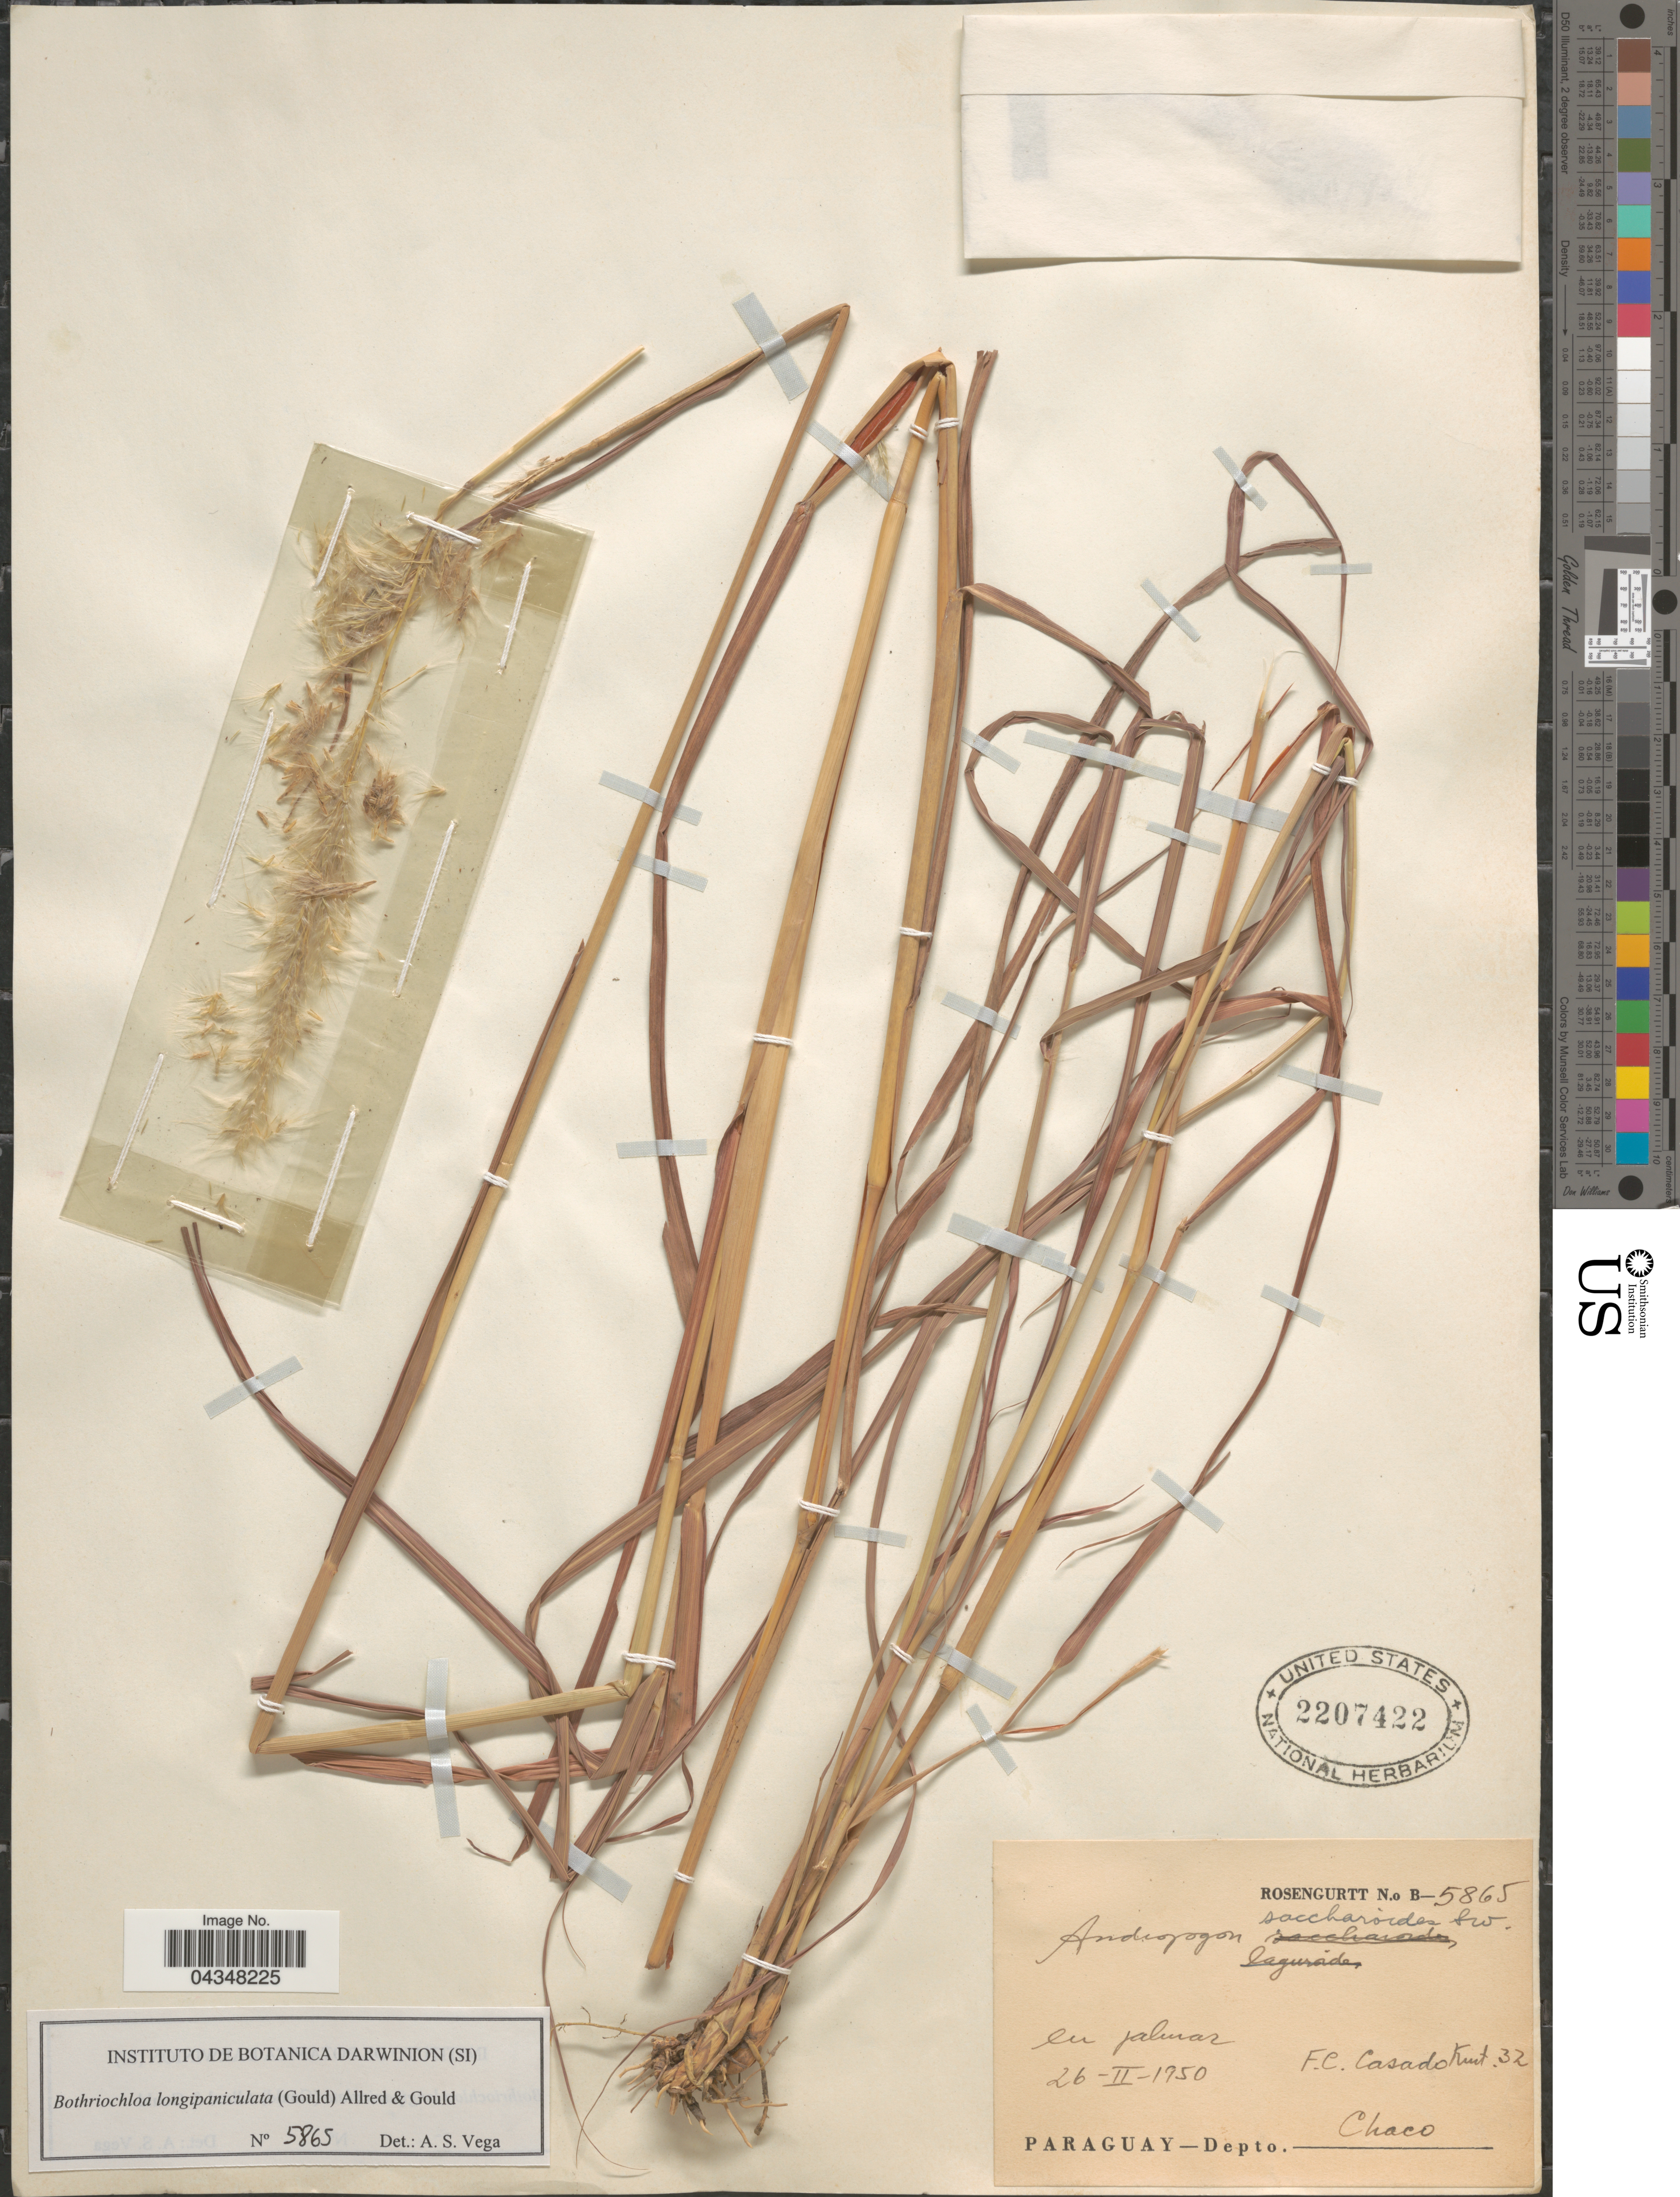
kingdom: Plantae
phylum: Tracheophyta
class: Liliopsida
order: Poales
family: Poaceae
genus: Bothriochloa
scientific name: Bothriochloa longipaniculata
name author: (Gould) Allred & Gould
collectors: Rosengurtt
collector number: B-5865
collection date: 1950-02-26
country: Paraguay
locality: F.C. Casado Kmt. 32. Depto. Chaco.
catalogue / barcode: US 2207422